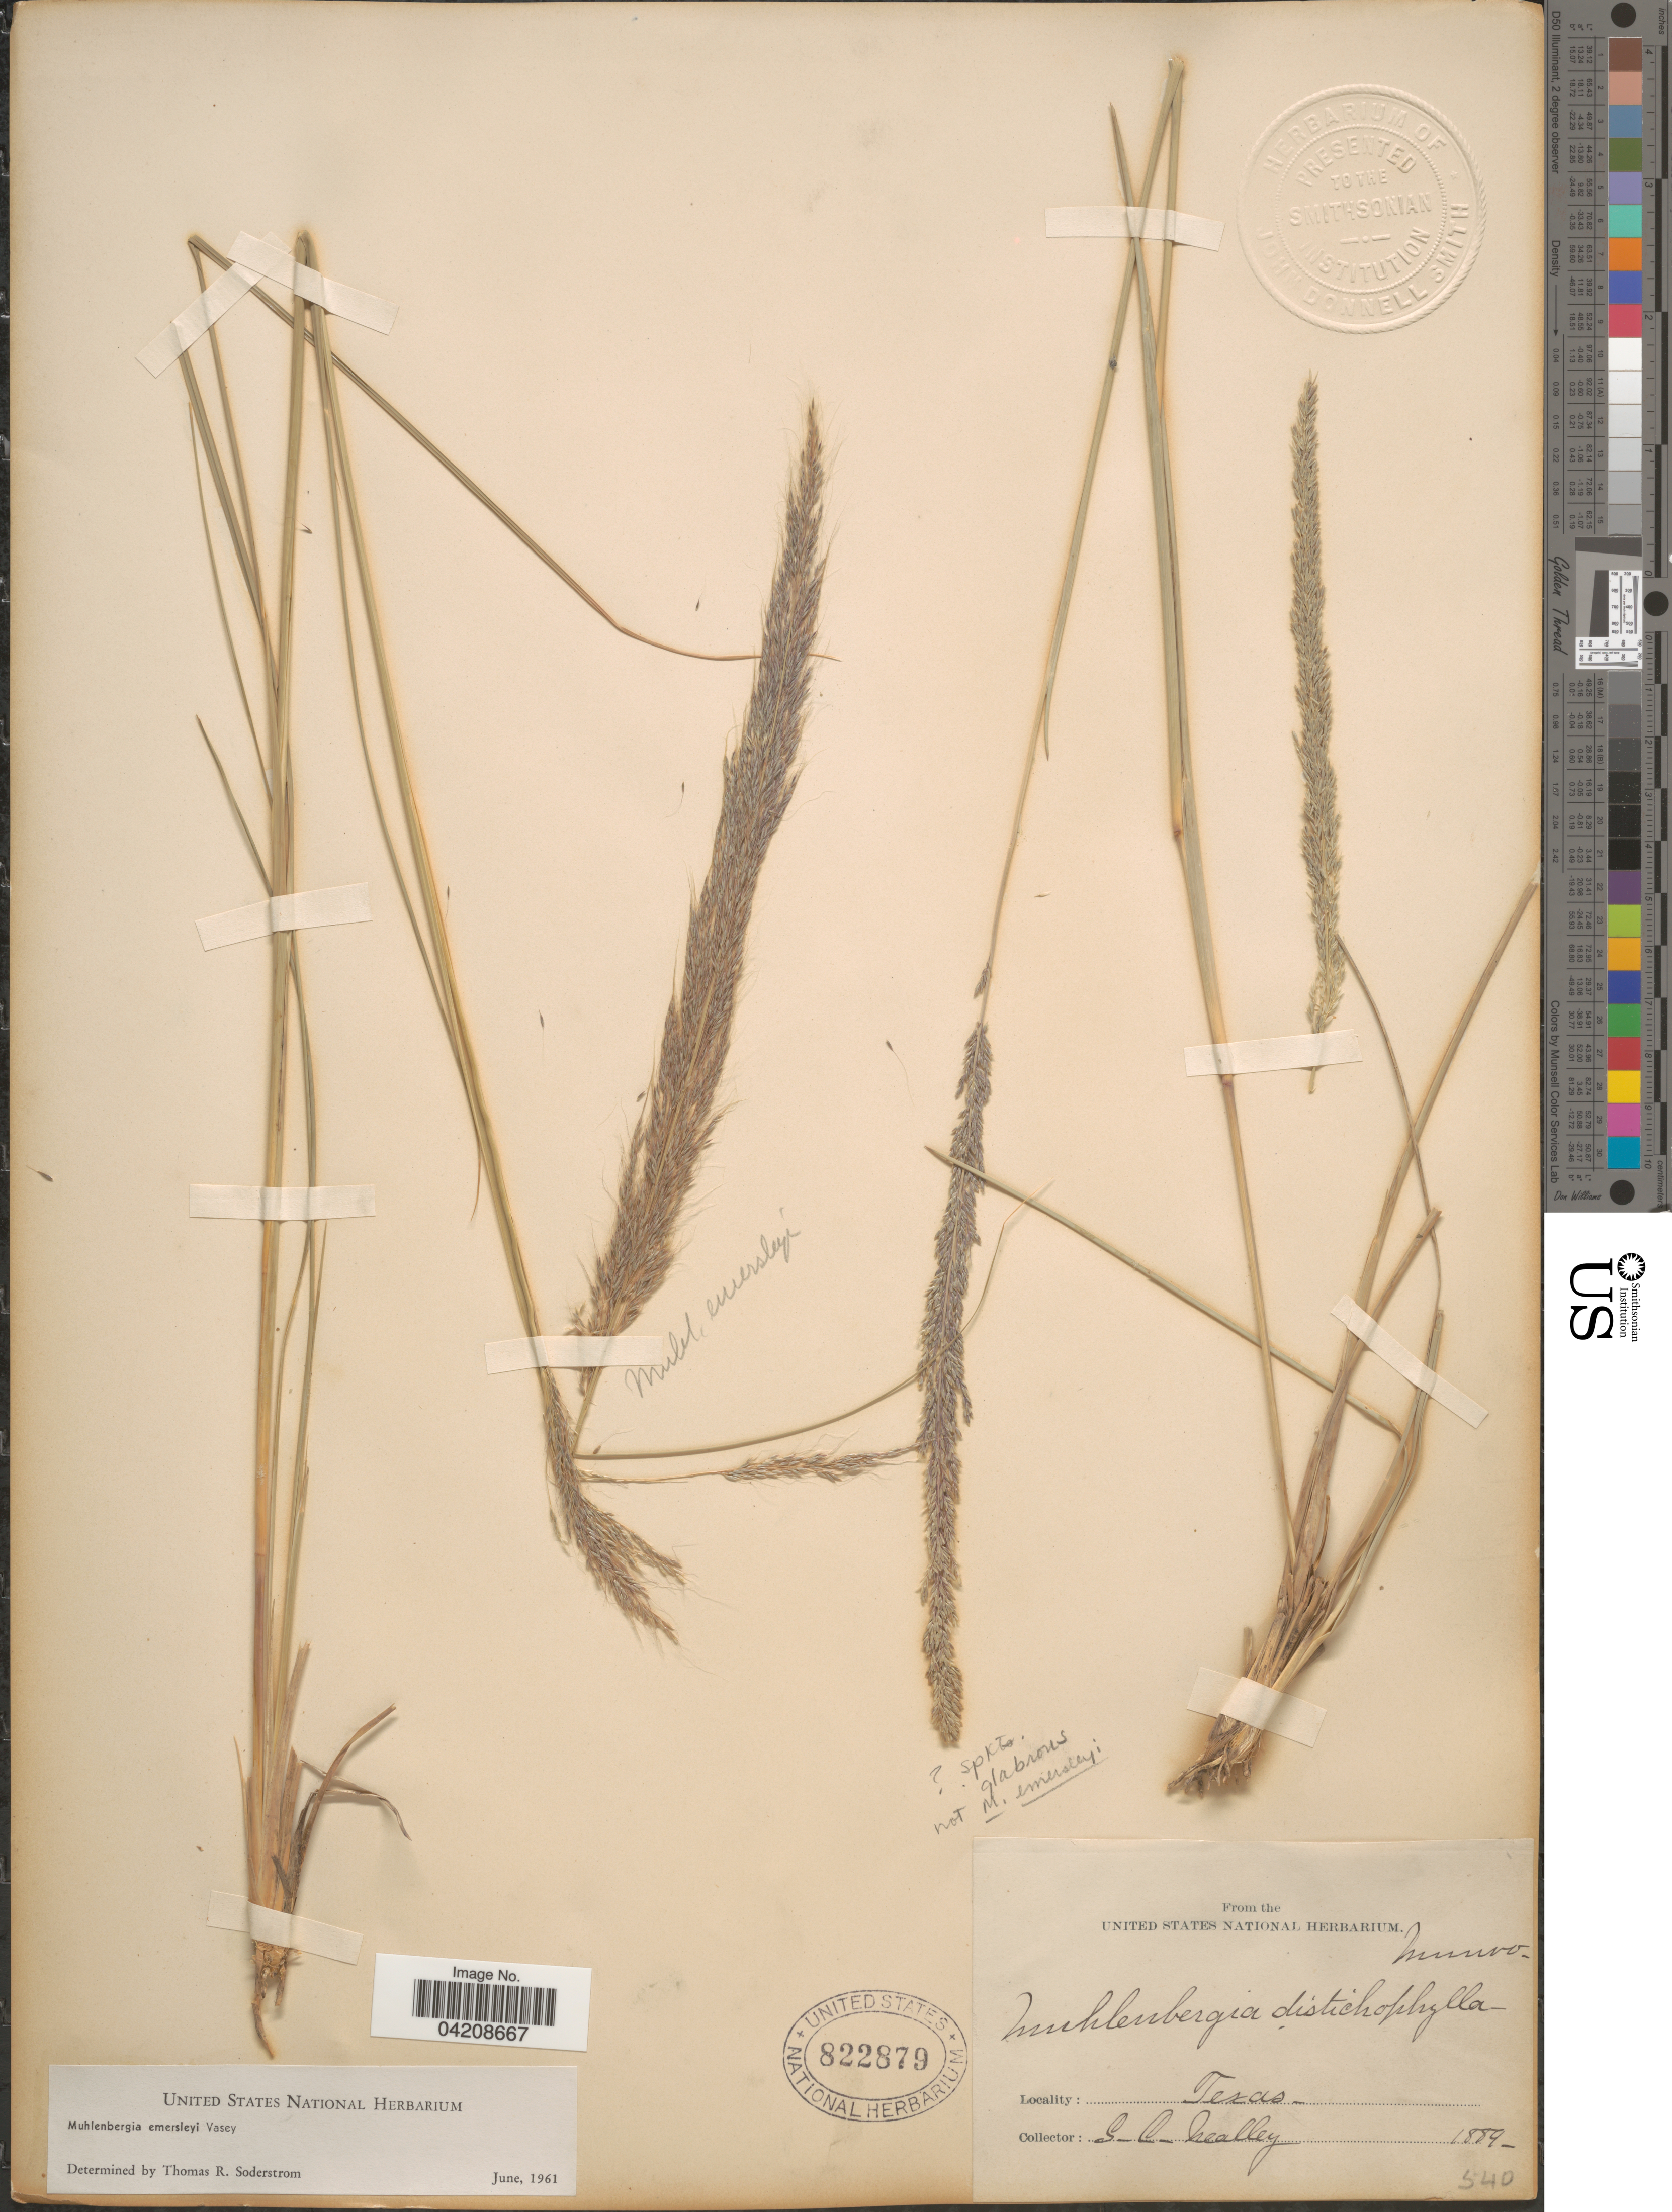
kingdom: Plantae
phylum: Tracheophyta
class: Liliopsida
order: Poales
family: Poaceae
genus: Muhlenbergia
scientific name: Muhlenbergia emersleyi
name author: Vasey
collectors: G. C. Nealley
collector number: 540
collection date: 1889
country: United States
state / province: Texas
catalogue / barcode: US 822879